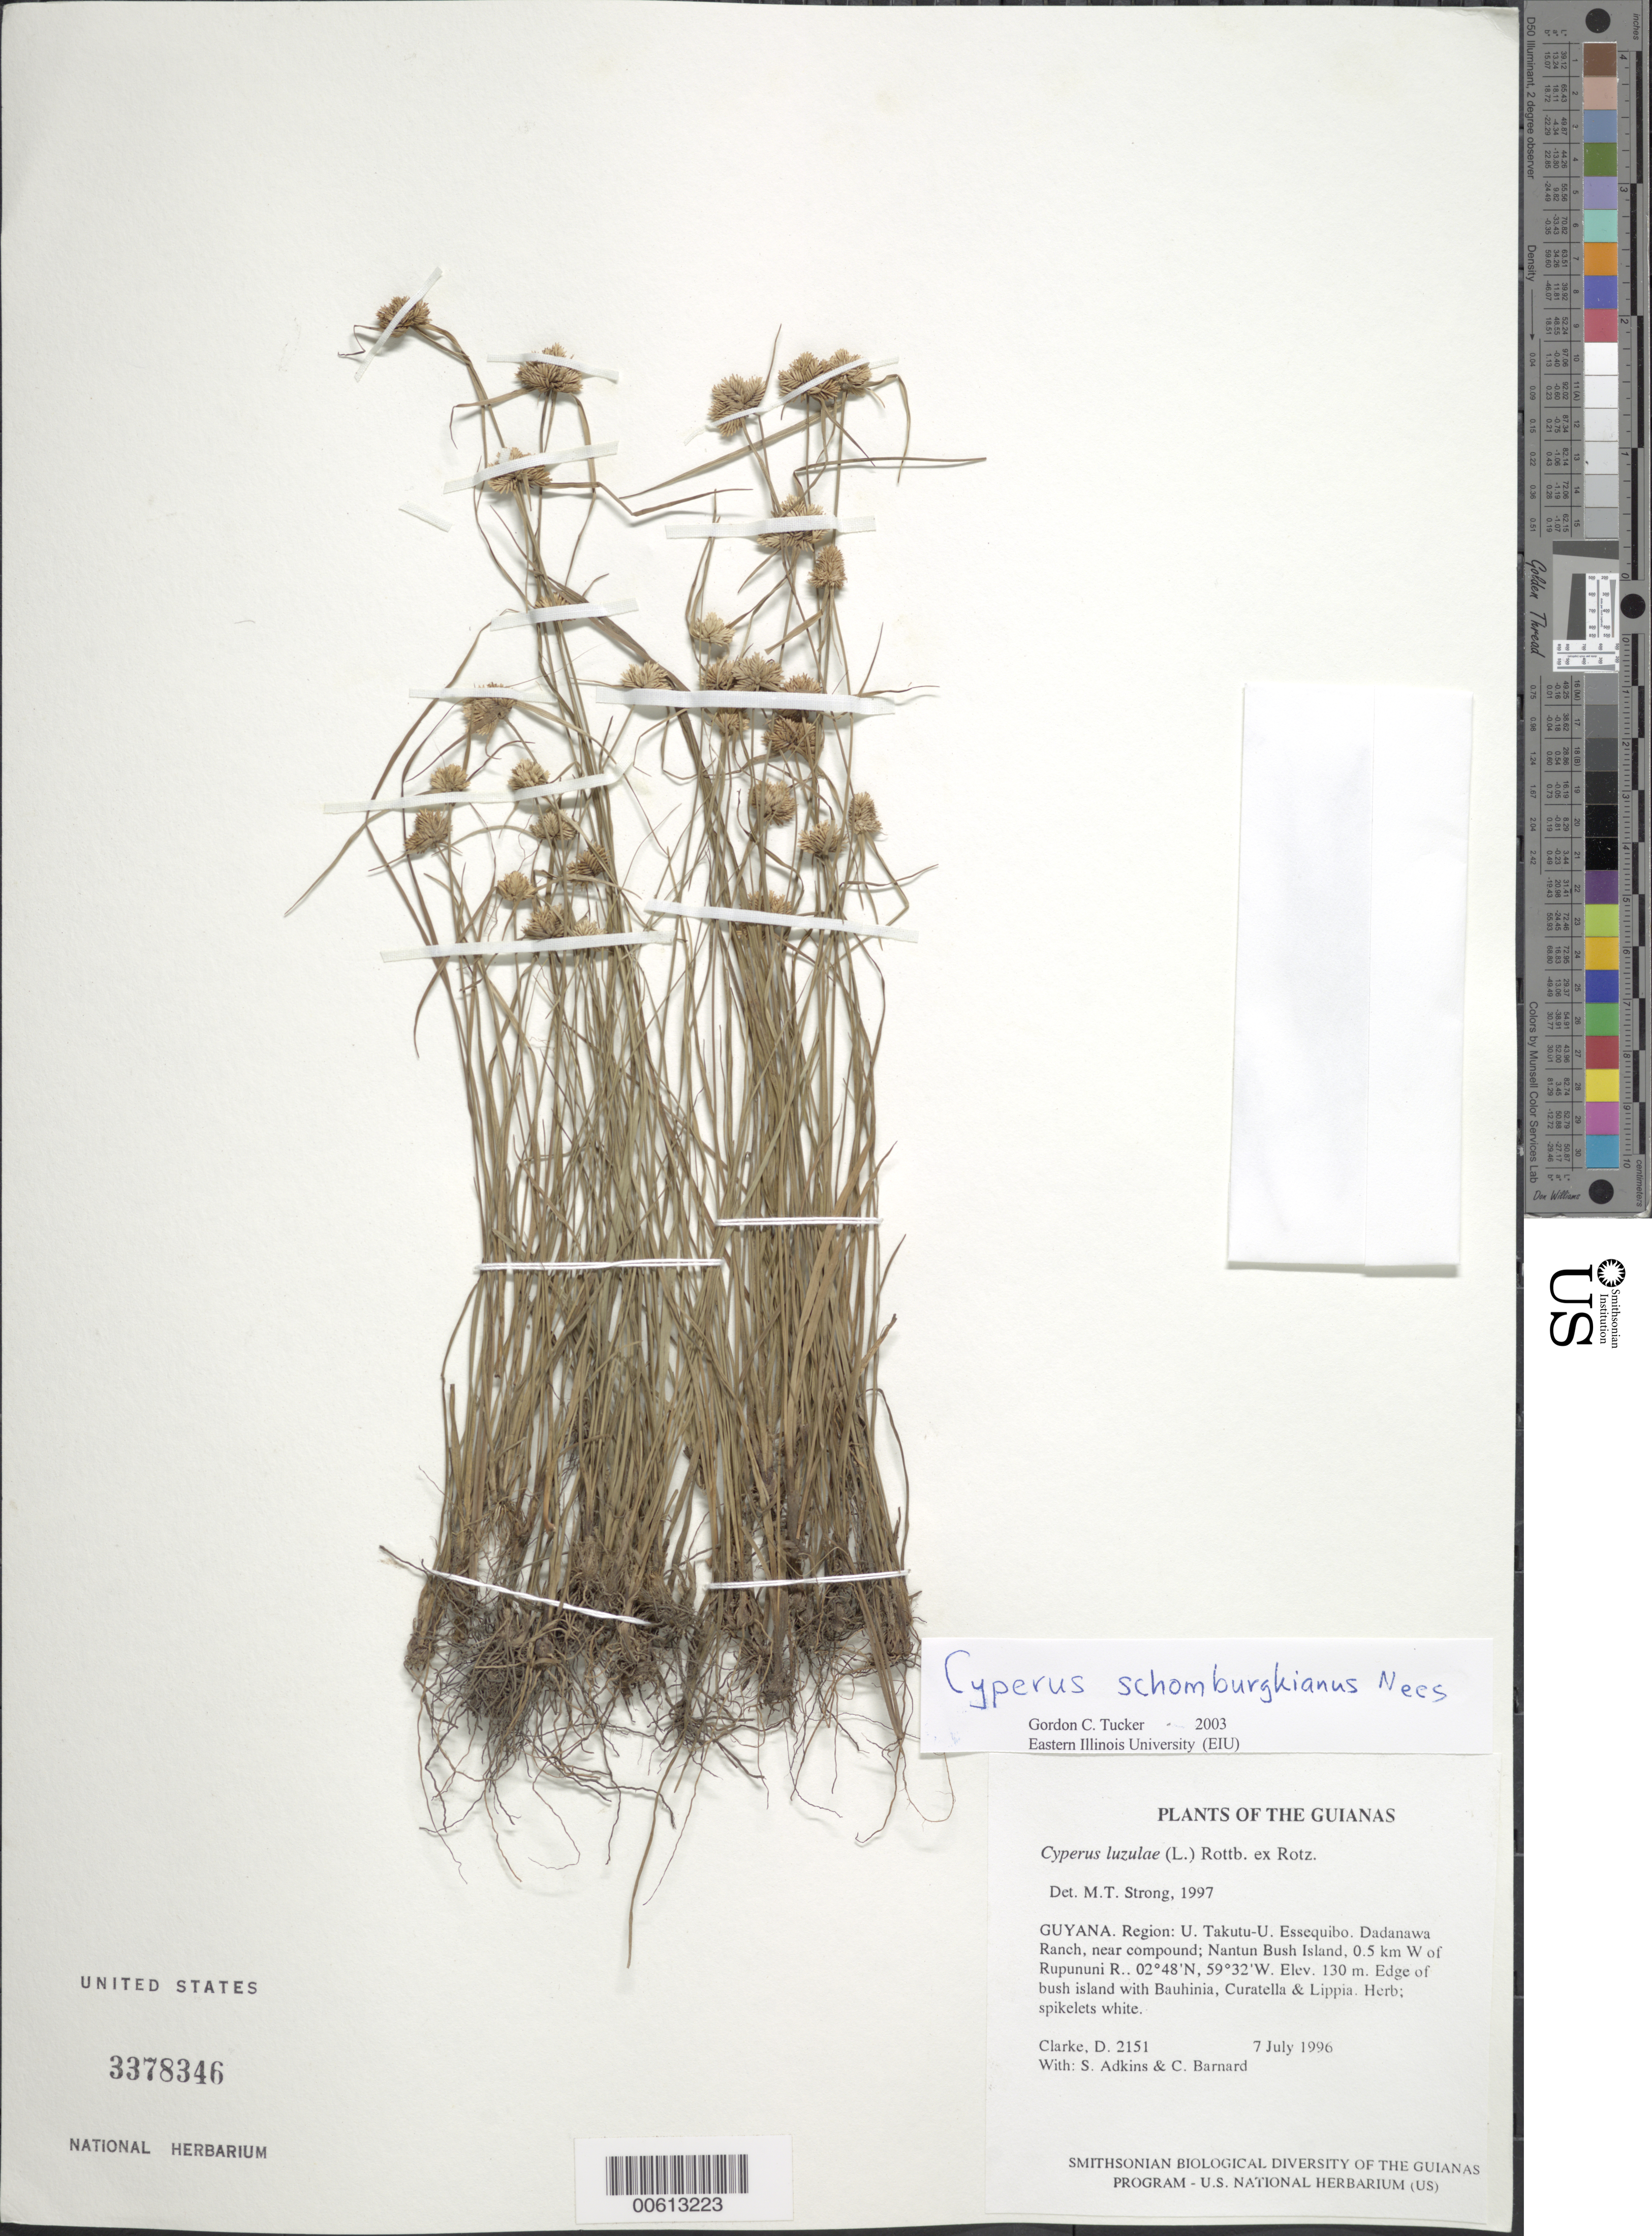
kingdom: Plantae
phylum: Tracheophyta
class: Liliopsida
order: Poales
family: Cyperaceae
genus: Cyperus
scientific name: Cyperus schomburgkianus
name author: Nees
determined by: Tucker, G. C.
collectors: H. D. Clarke, S. Adkins & C. Bernard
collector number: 2151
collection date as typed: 7 July 1996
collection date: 1996-07-07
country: Guyana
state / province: U. Takutu-U. Essequibo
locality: Dadanawa Ranch, near compound; Nantun Bush Island, 0.5 km W of Rupununi R.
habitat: Edge of bush island with Bauhinia, Curatella & Lippia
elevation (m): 130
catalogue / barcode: US 3378346